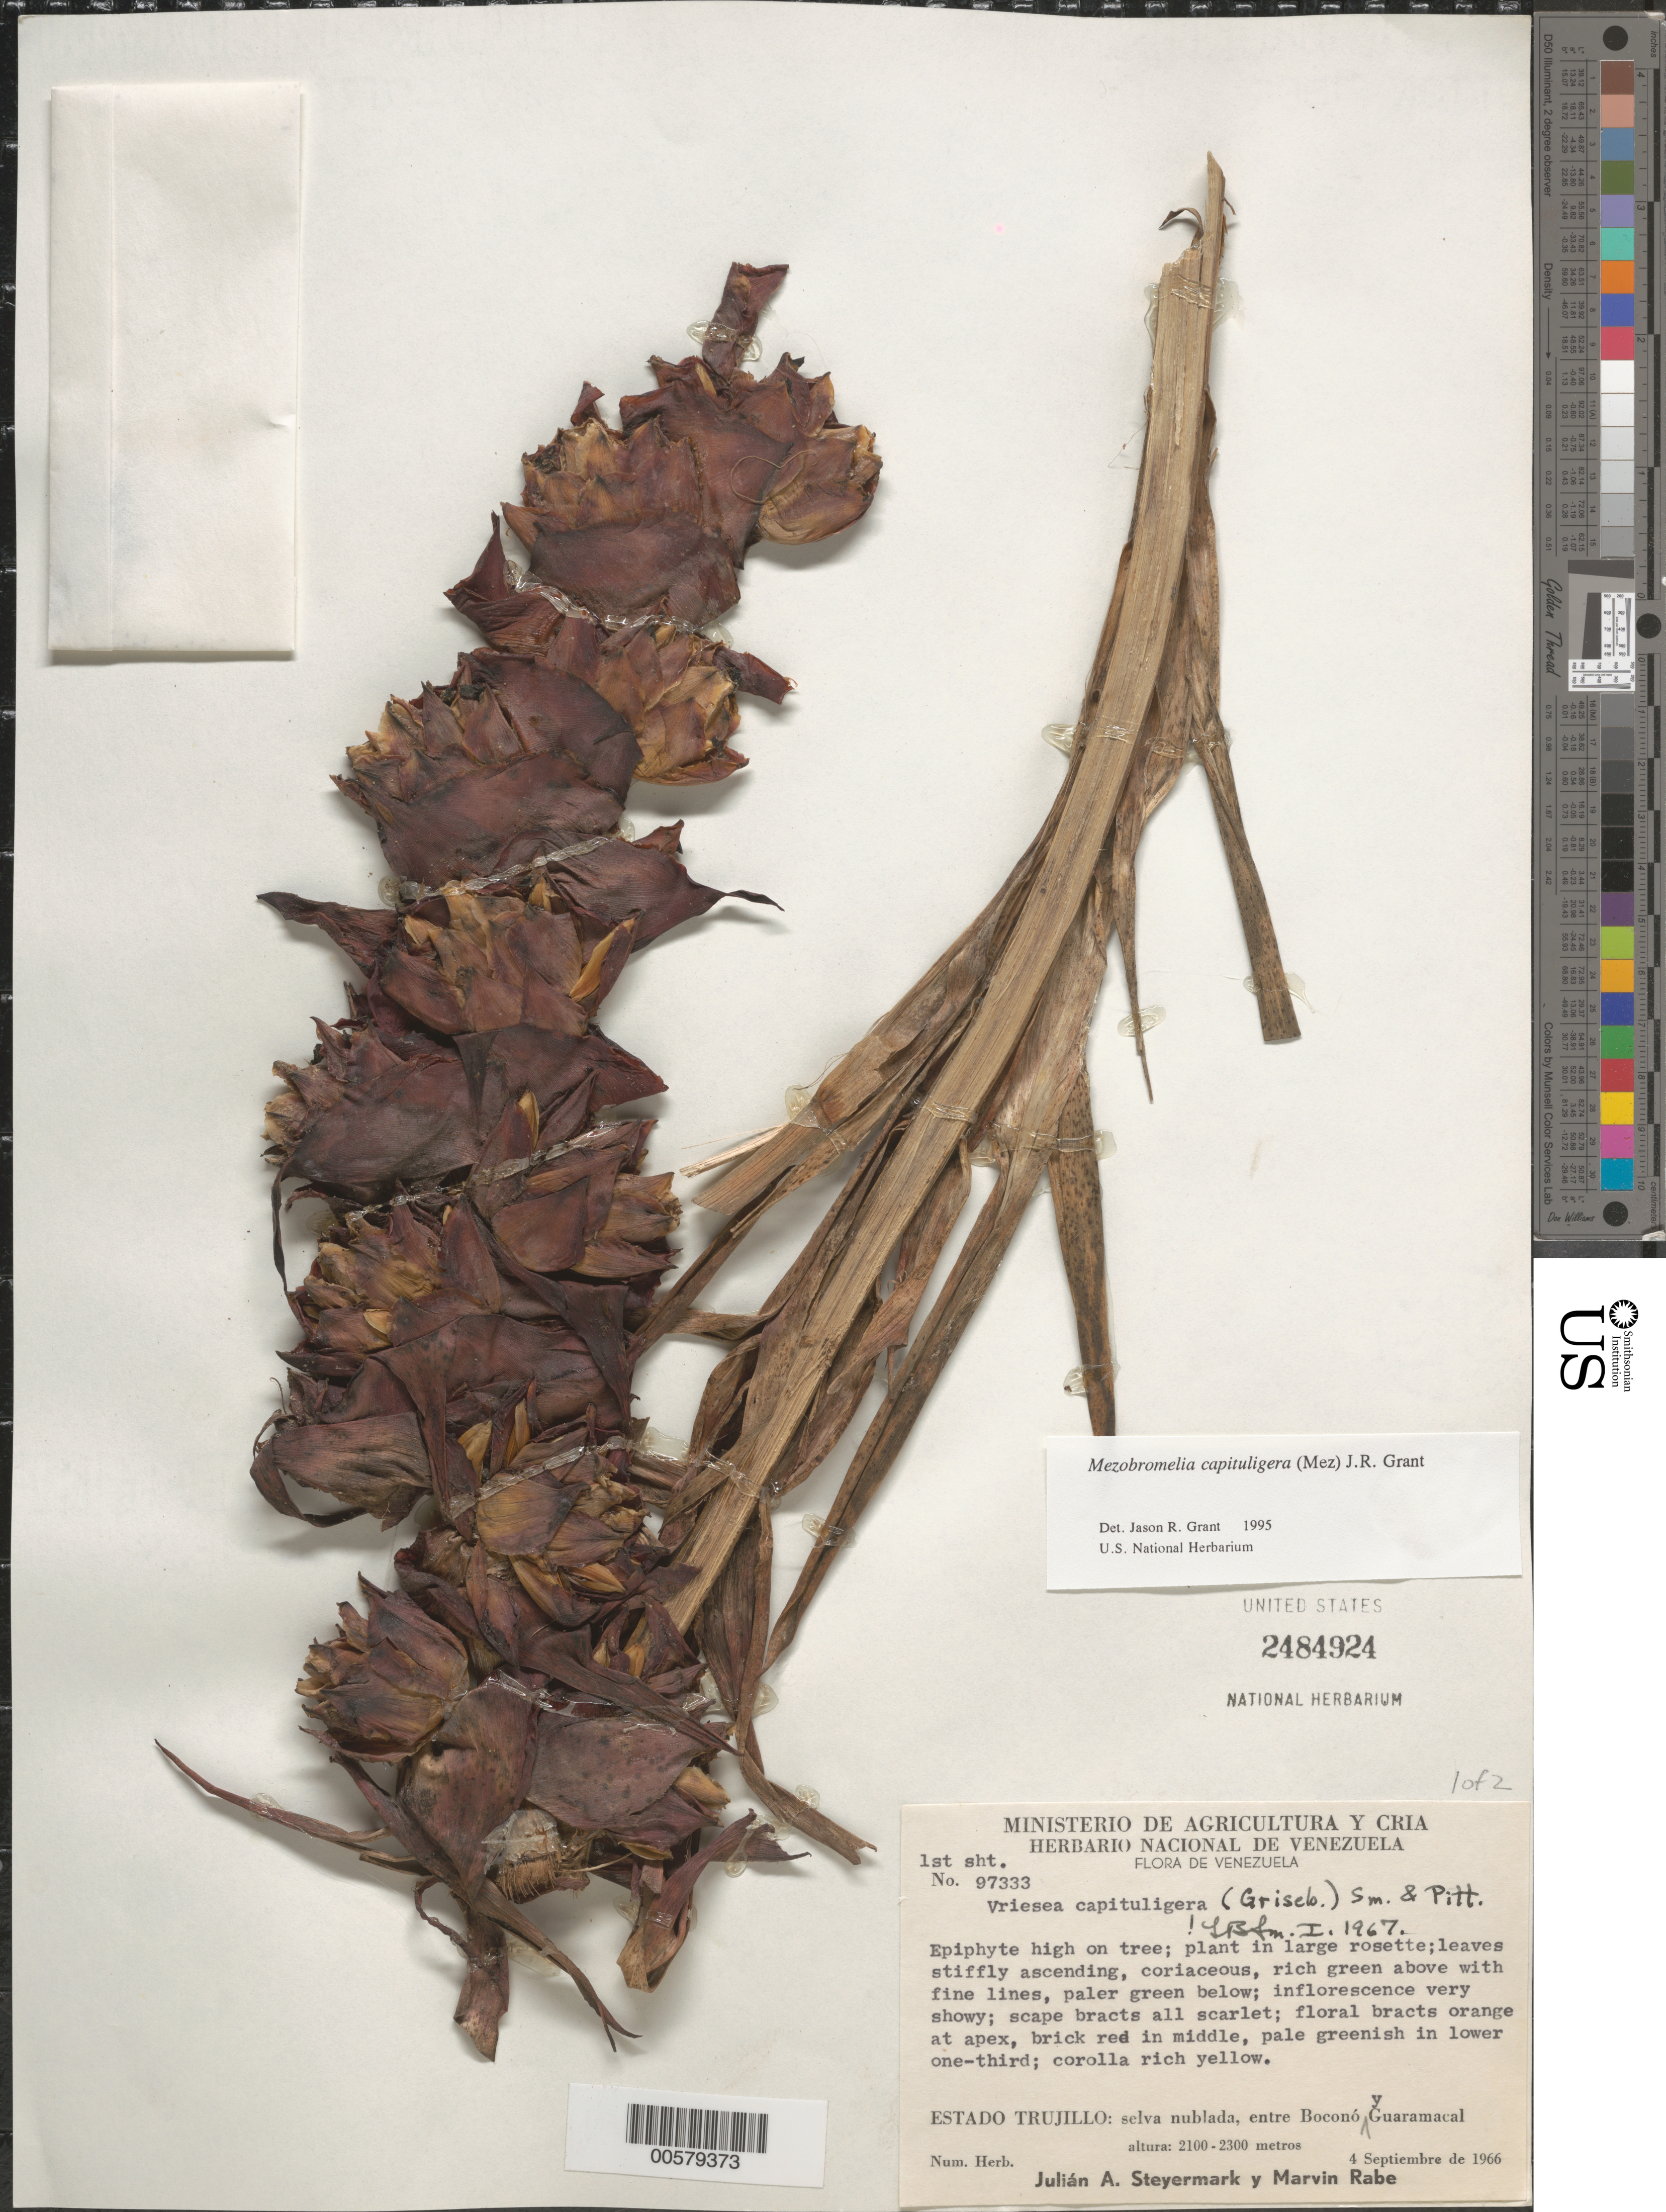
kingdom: Plantae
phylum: Tracheophyta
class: Liliopsida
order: Poales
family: Bromeliaceae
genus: Mezobromelia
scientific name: Mezobromelia capituligera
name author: (Griseb.) J.R. Grant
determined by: Grant, J. R., (SWITZERLAND)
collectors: J. Steyermark & M. Rabe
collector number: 97333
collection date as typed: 04 Sep 1966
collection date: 1966-09-04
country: Venezuela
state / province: Trujillo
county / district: Boconó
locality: Entre Boconó y Guaramacal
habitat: Selva nublada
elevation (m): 2100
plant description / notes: US, VEN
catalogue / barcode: US 2484924